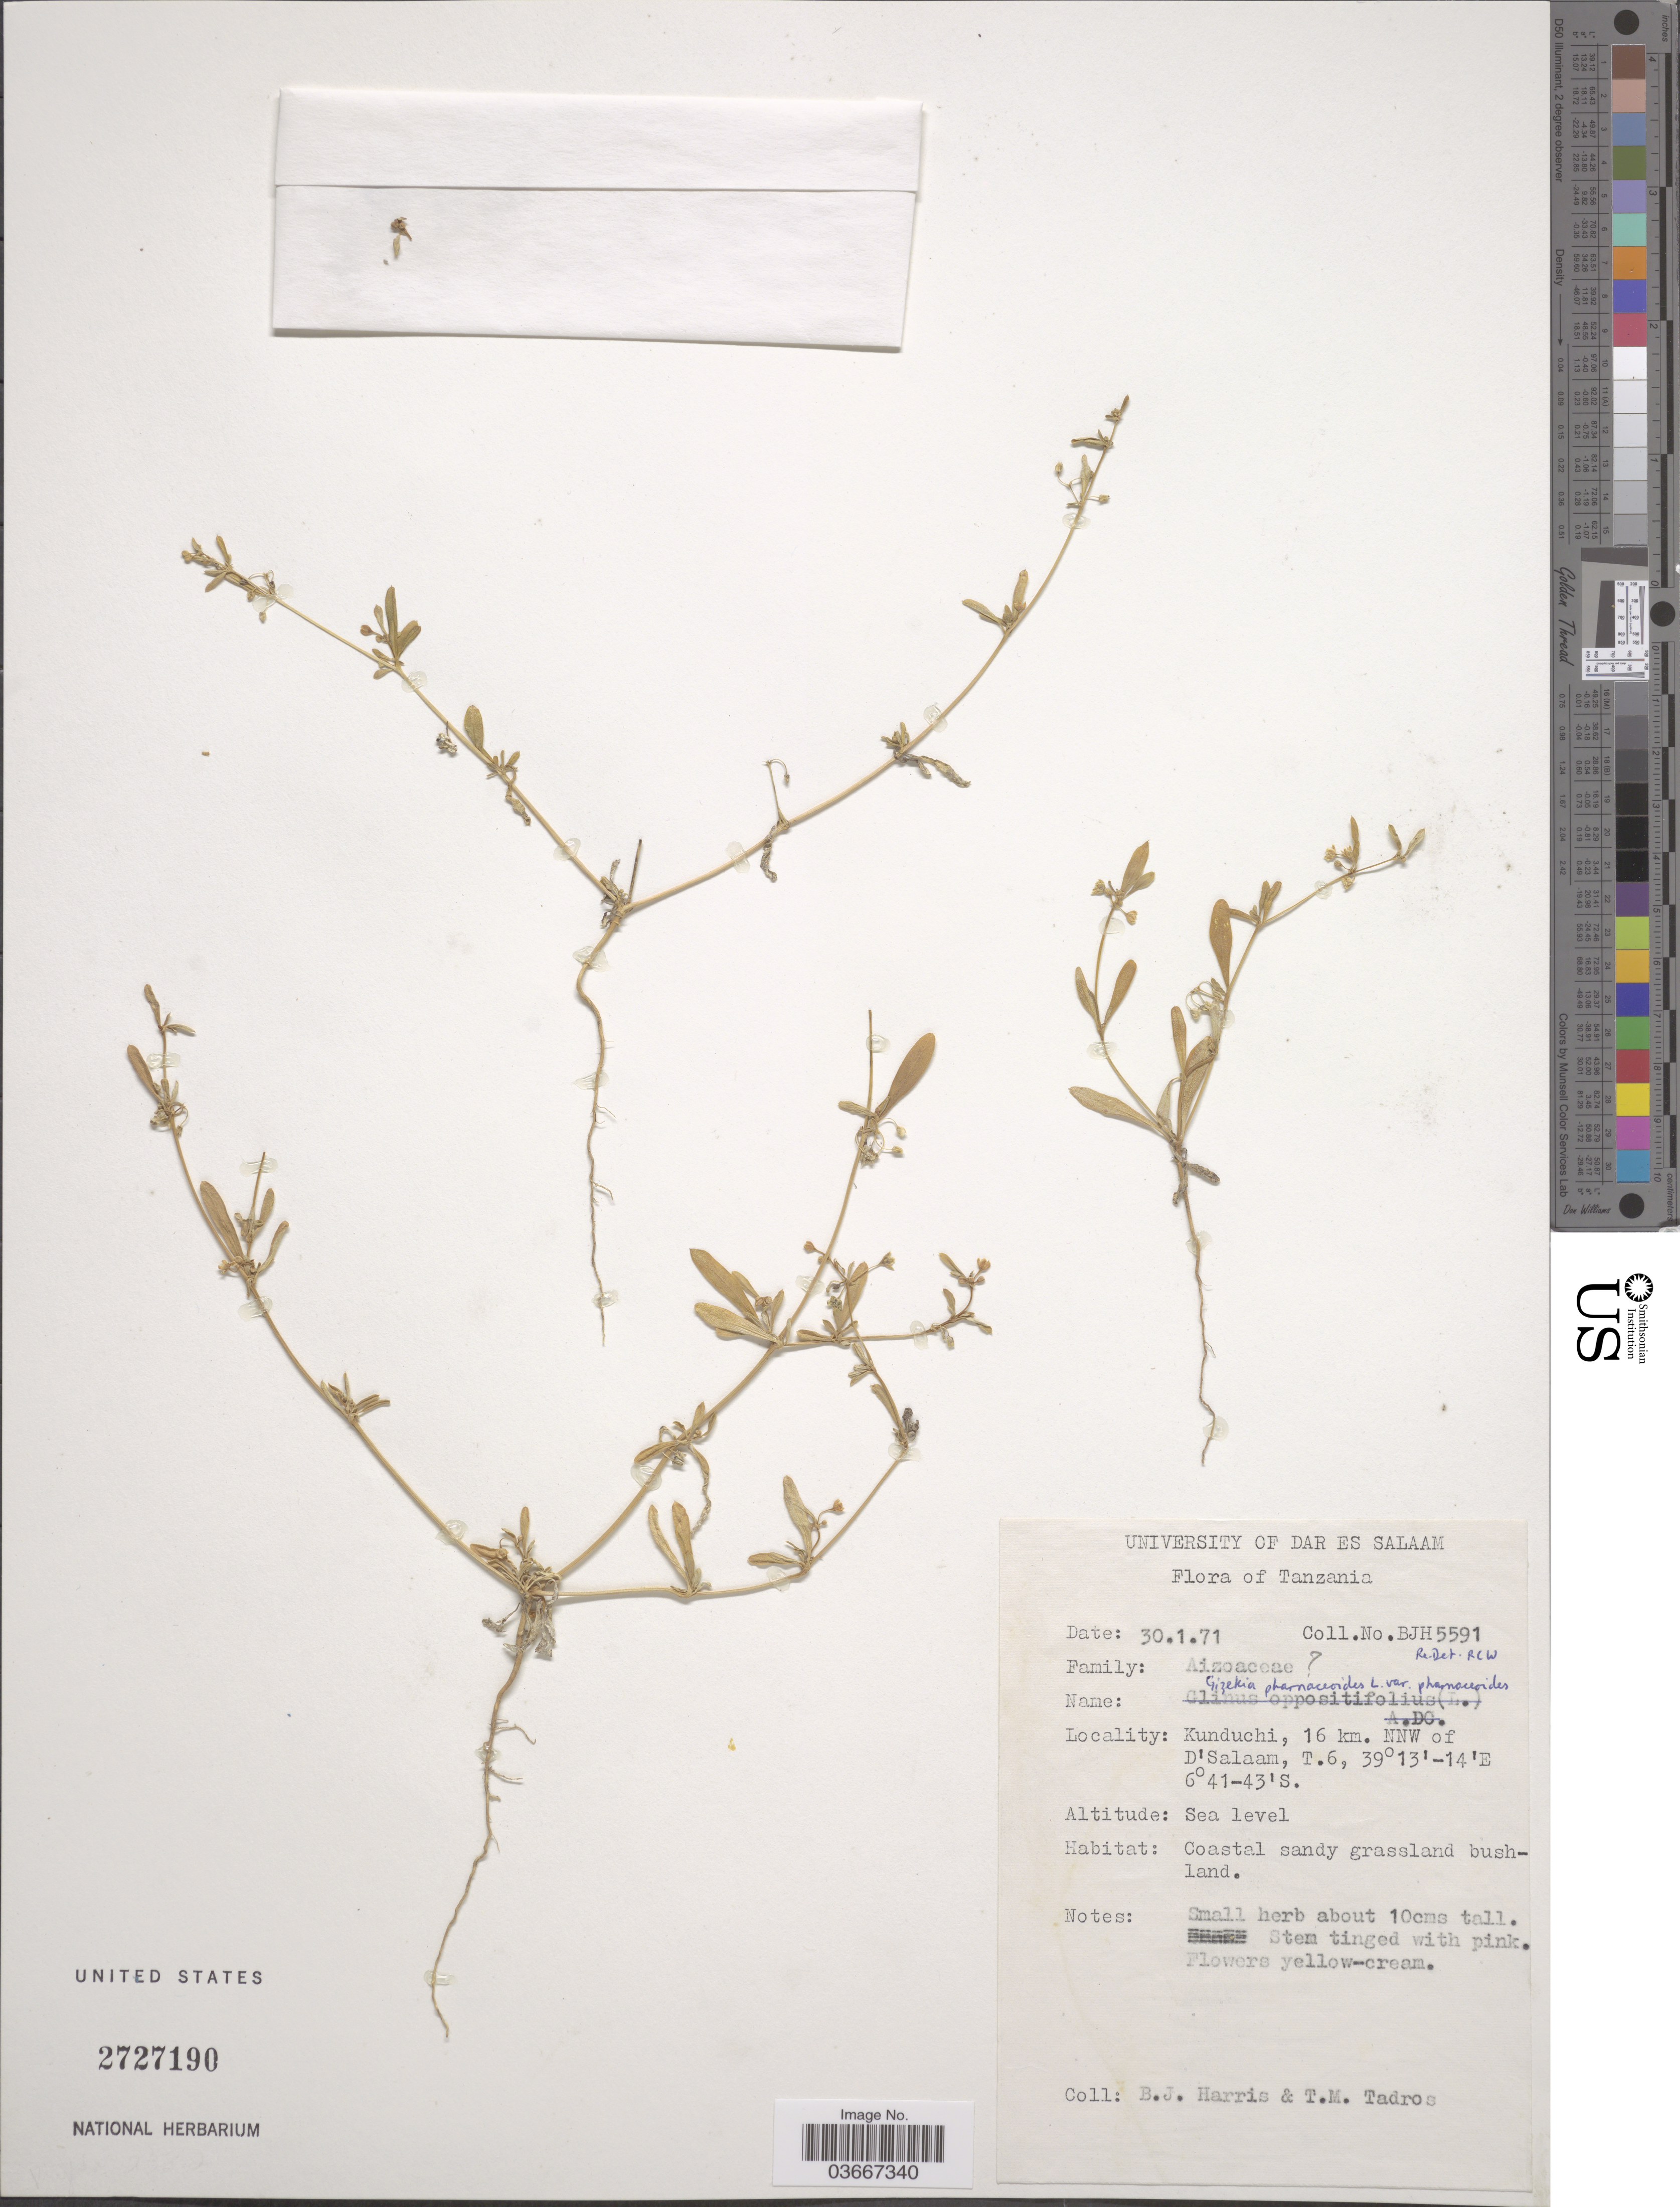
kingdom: Plantae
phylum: Tracheophyta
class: Magnoliopsida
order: Caryophyllales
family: Gisekiaceae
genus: Gisekia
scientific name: Gisekia pharnaceoides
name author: L.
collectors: B. J. Harris & T. Tadros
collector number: BJH5591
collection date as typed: Transcribed d/m/y: 30/1/71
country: Tanzania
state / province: Dar es Salaam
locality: Kunduchi, 16 km. NNW of D'Salaam, T. 6.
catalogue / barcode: US 2727190